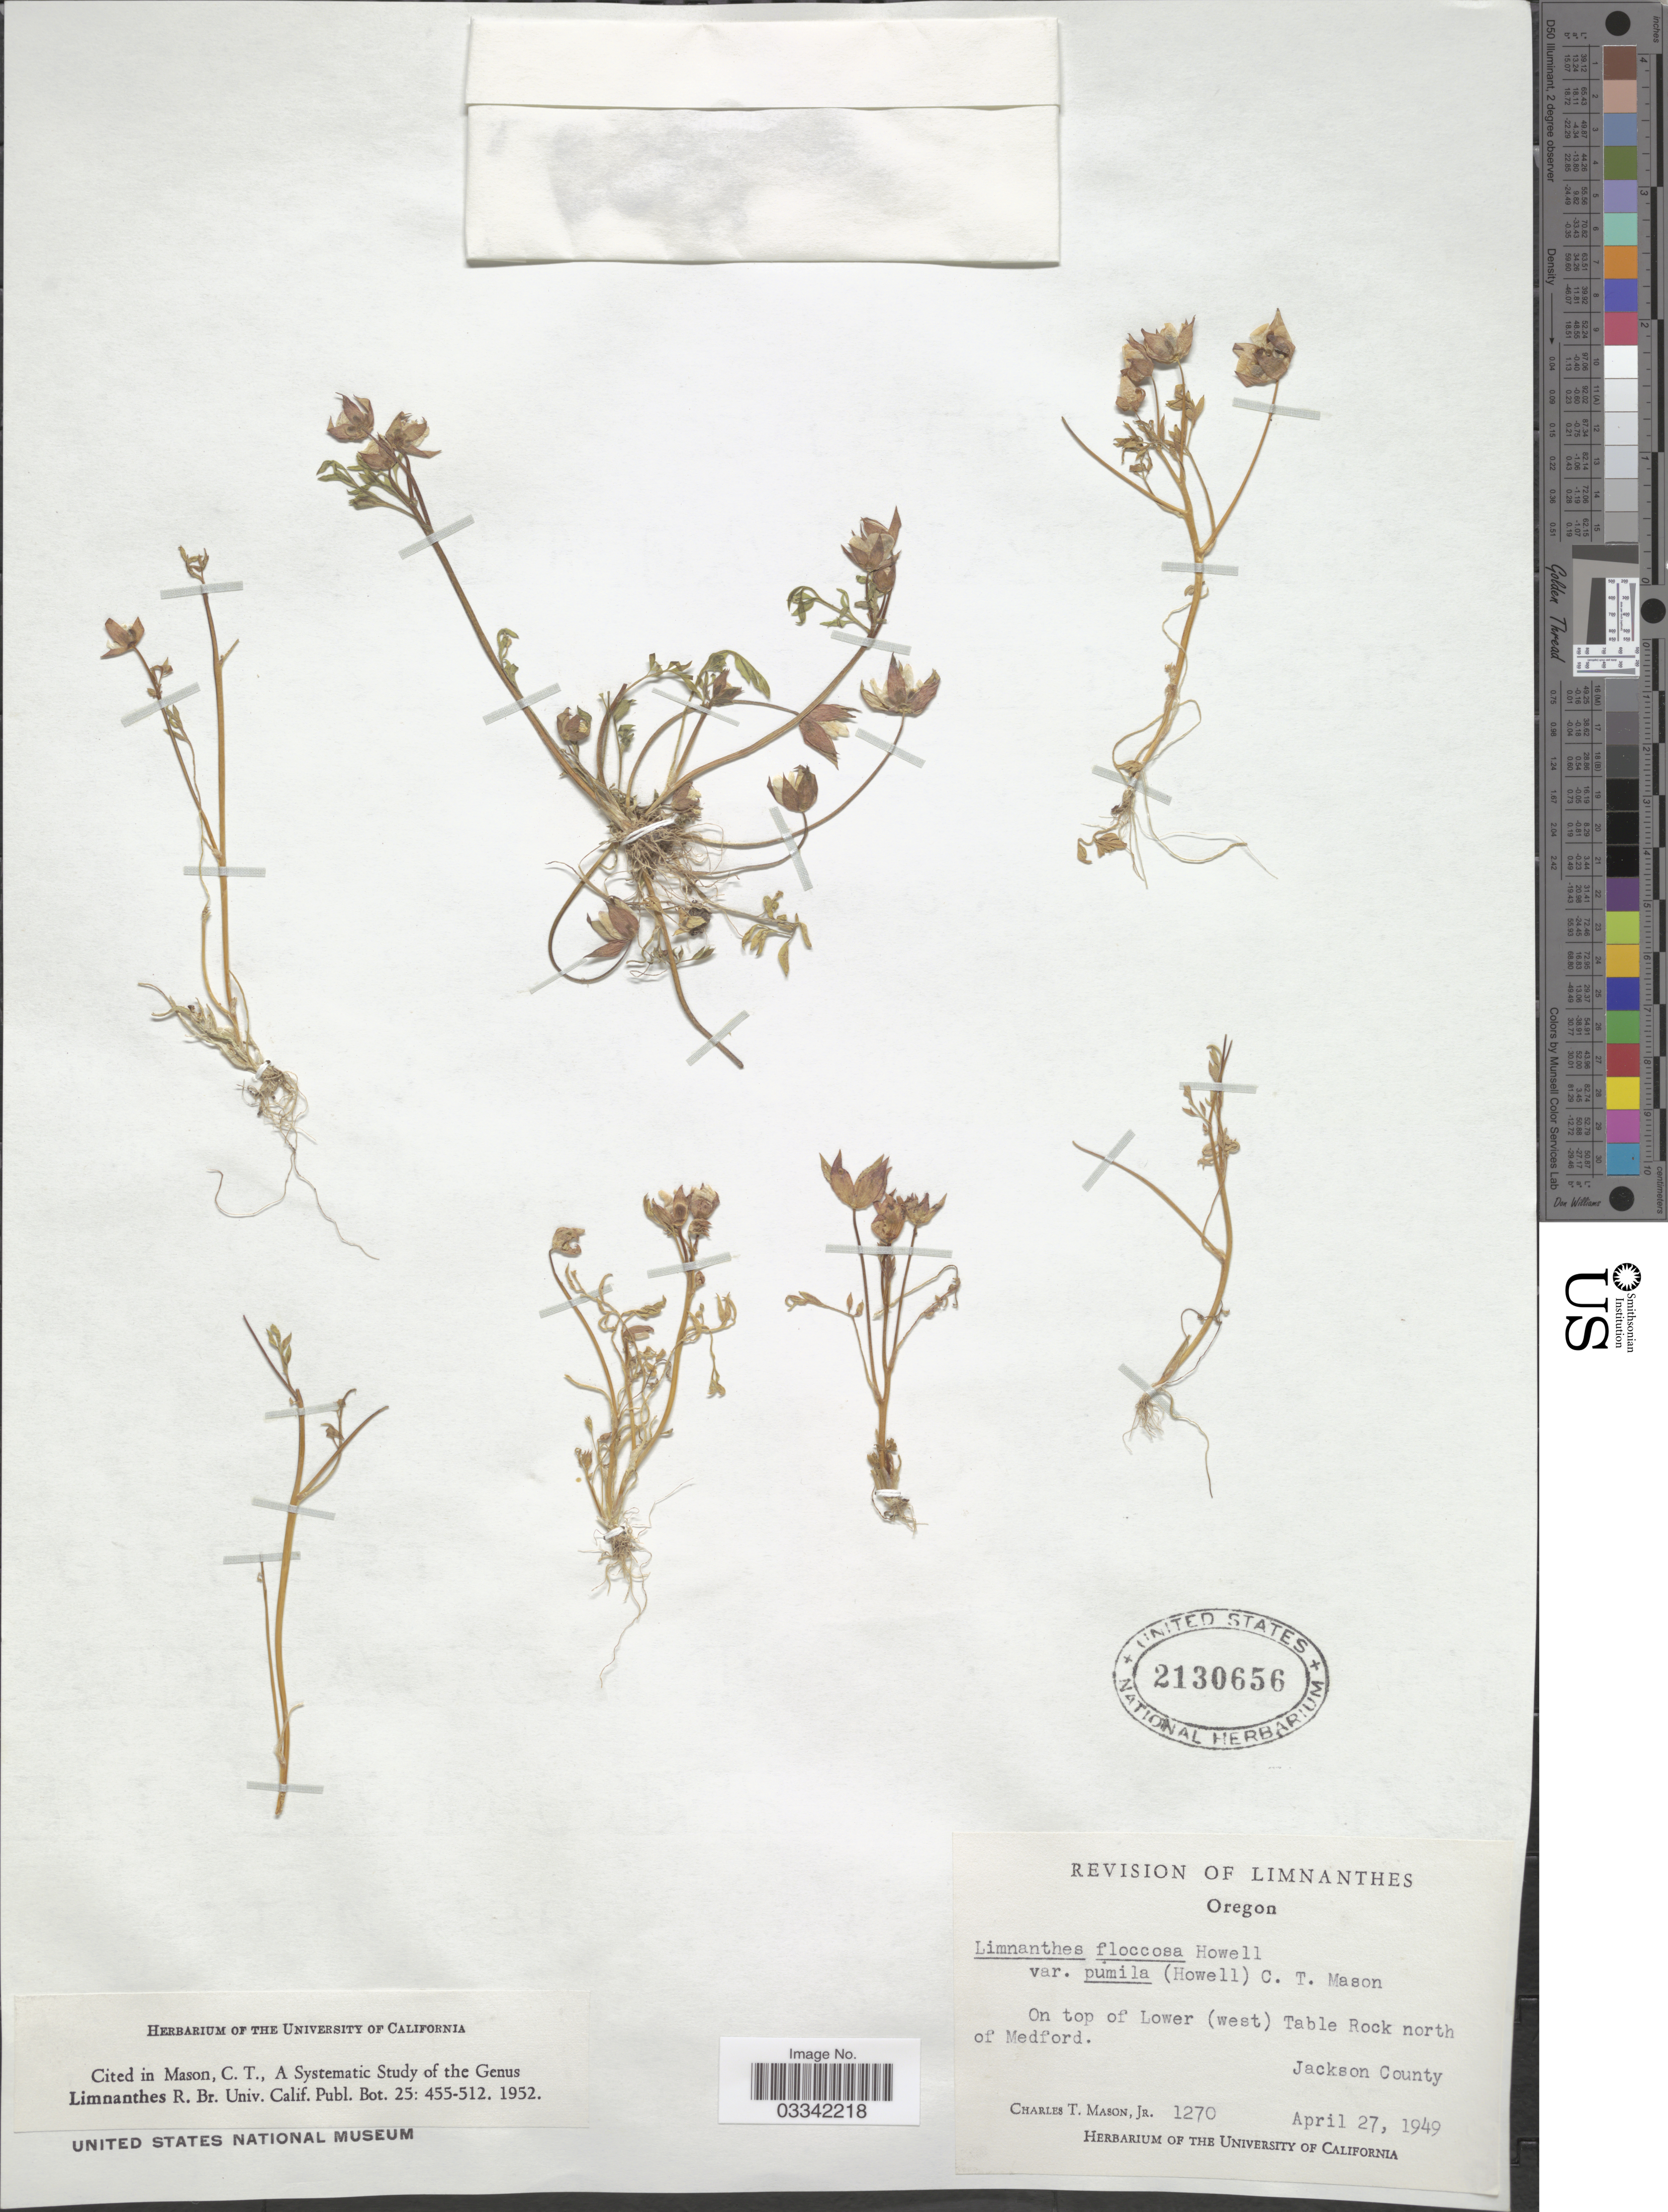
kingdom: Plantae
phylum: Tracheophyta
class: Magnoliopsida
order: Brassicales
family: Limnanthaceae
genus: Limnanthes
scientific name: Limnanthes floccosa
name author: Howell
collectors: C. Mason Jr.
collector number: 1270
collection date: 1949-04-27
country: United States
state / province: Oregon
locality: On top of Lower (west) Table Rock north of Medford, Jackson County.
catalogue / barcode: US 2130656